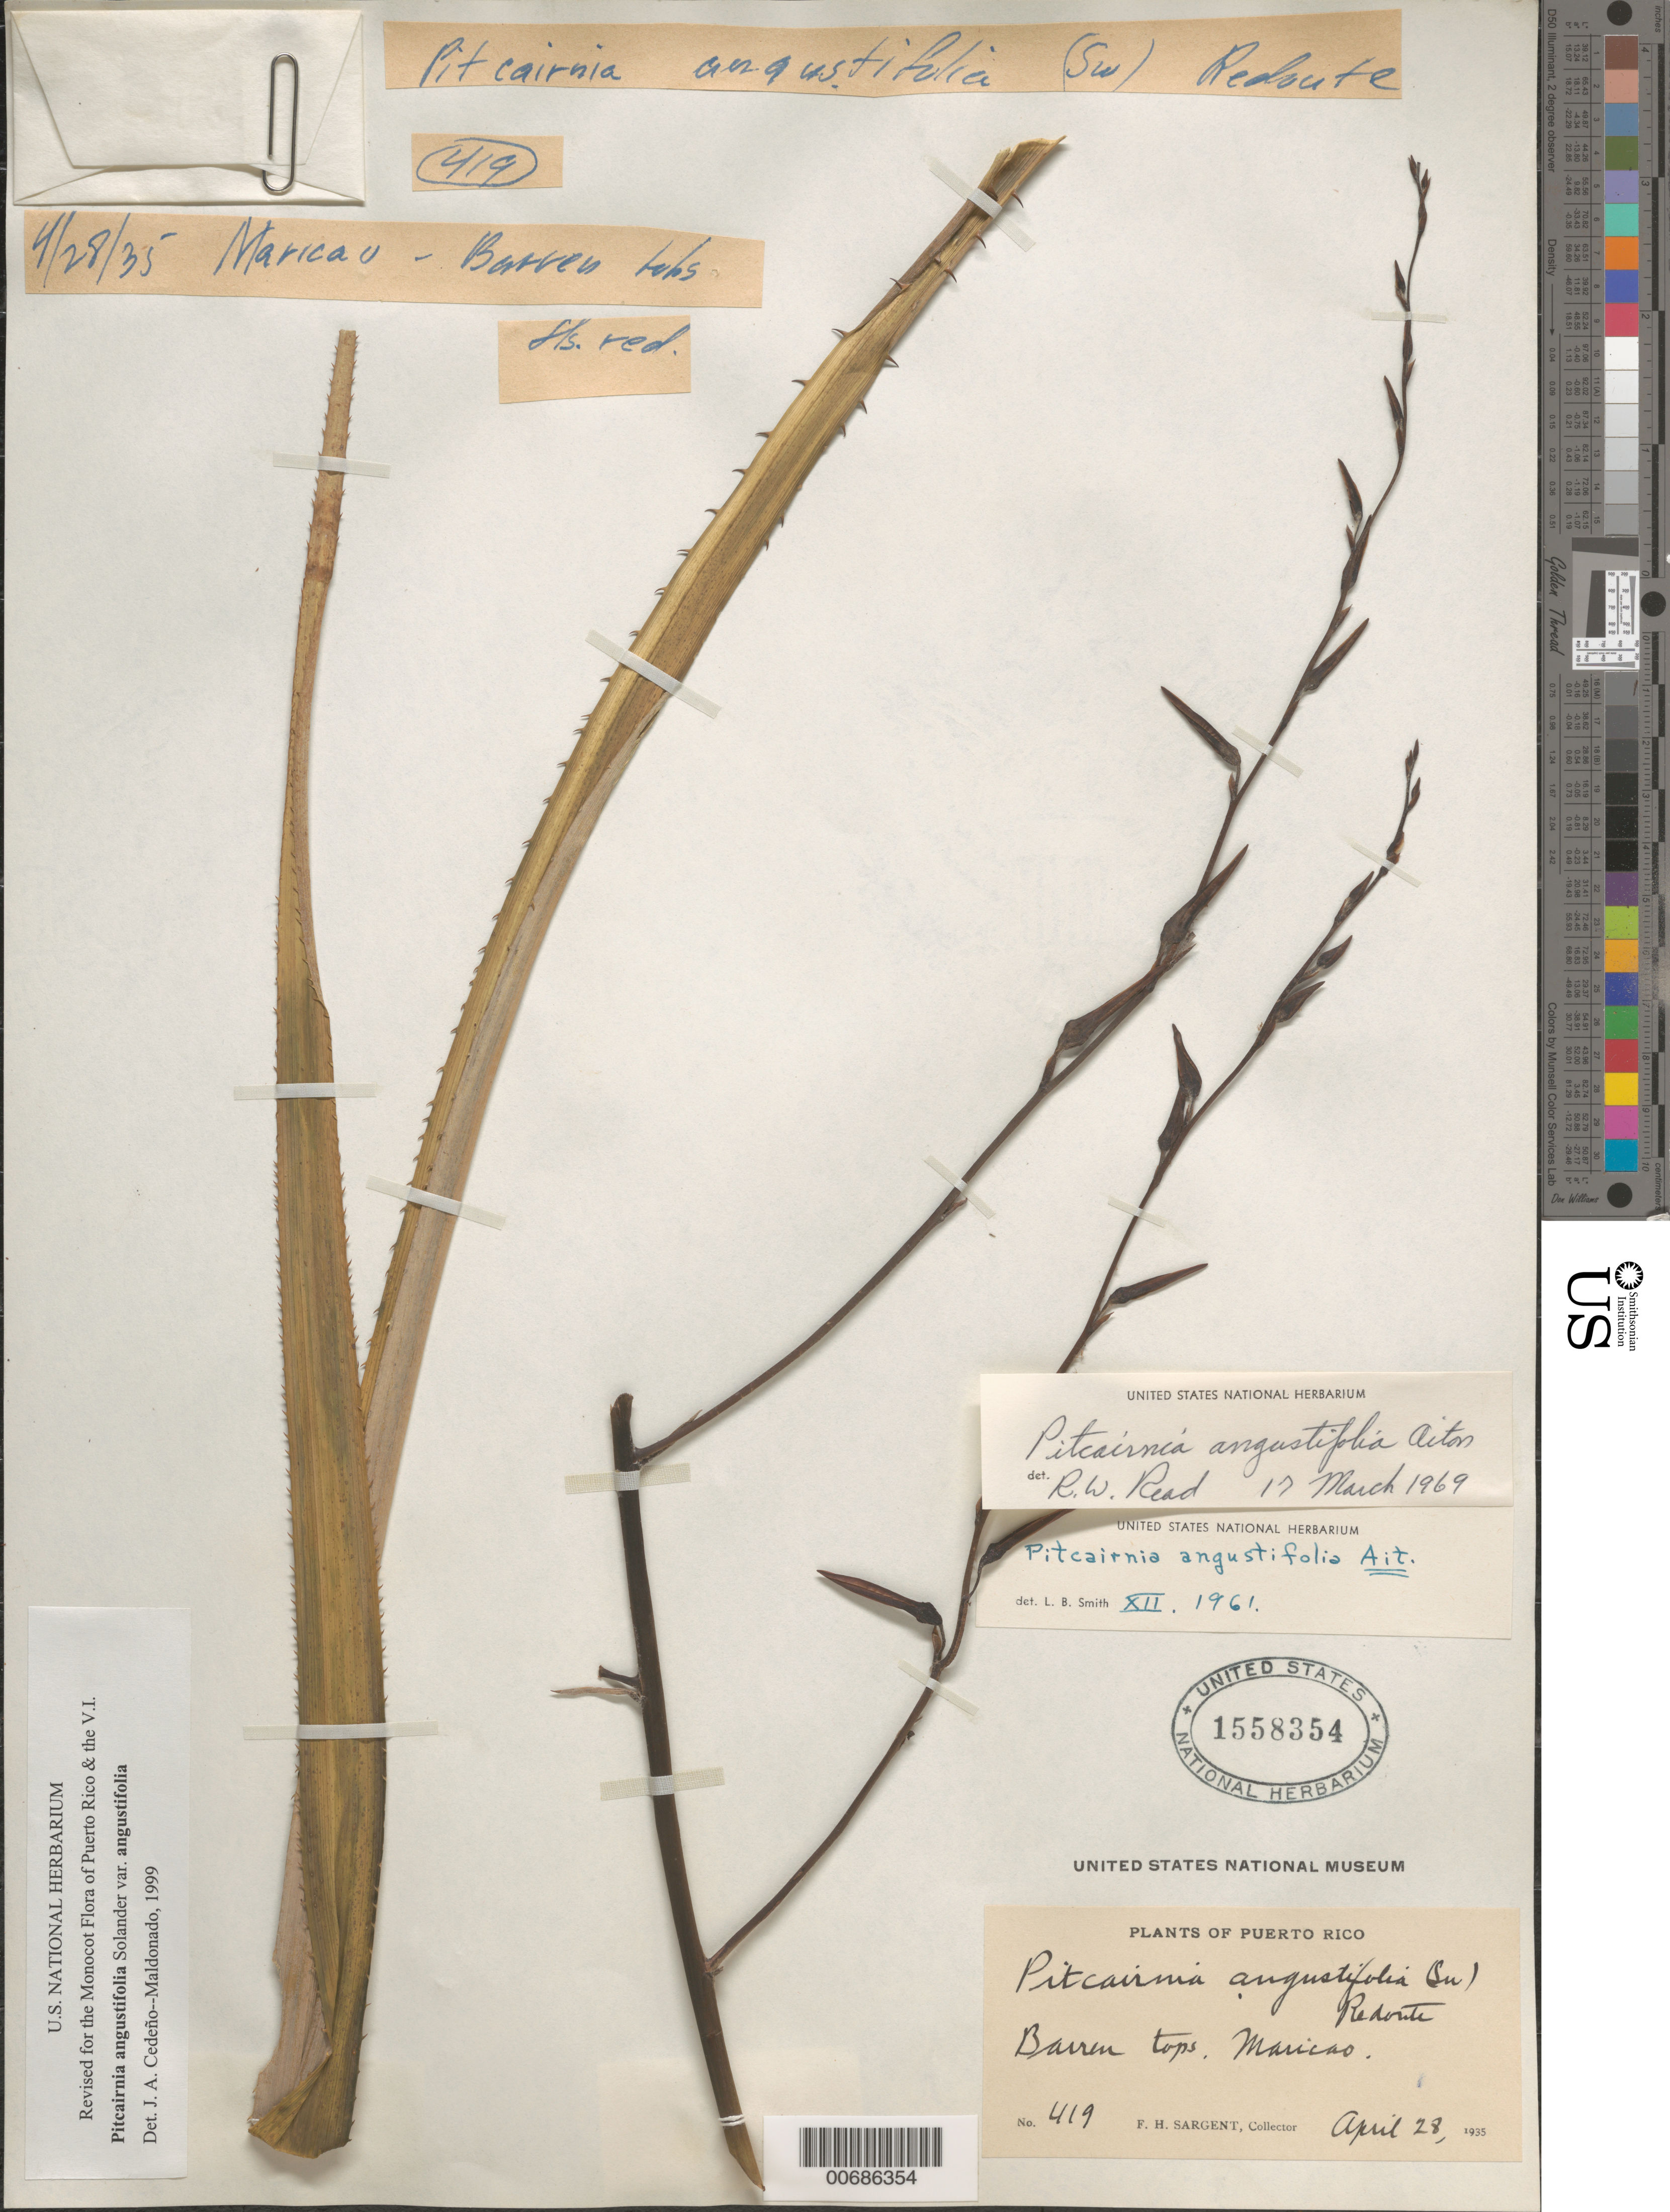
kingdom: Plantae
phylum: Tracheophyta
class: Liliopsida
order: Poales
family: Bromeliaceae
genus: Pitcairnia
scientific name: Pitcairnia angustifolia var. angustifolia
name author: Sol. ex Aiton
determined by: Cedeño-Maldonado, J. A.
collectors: F. H. Sargent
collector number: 419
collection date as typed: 28 Apr 1935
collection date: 1935-04-28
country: Puerto Rico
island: Greater Antilles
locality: Maricao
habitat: barren tops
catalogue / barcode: US 1558354